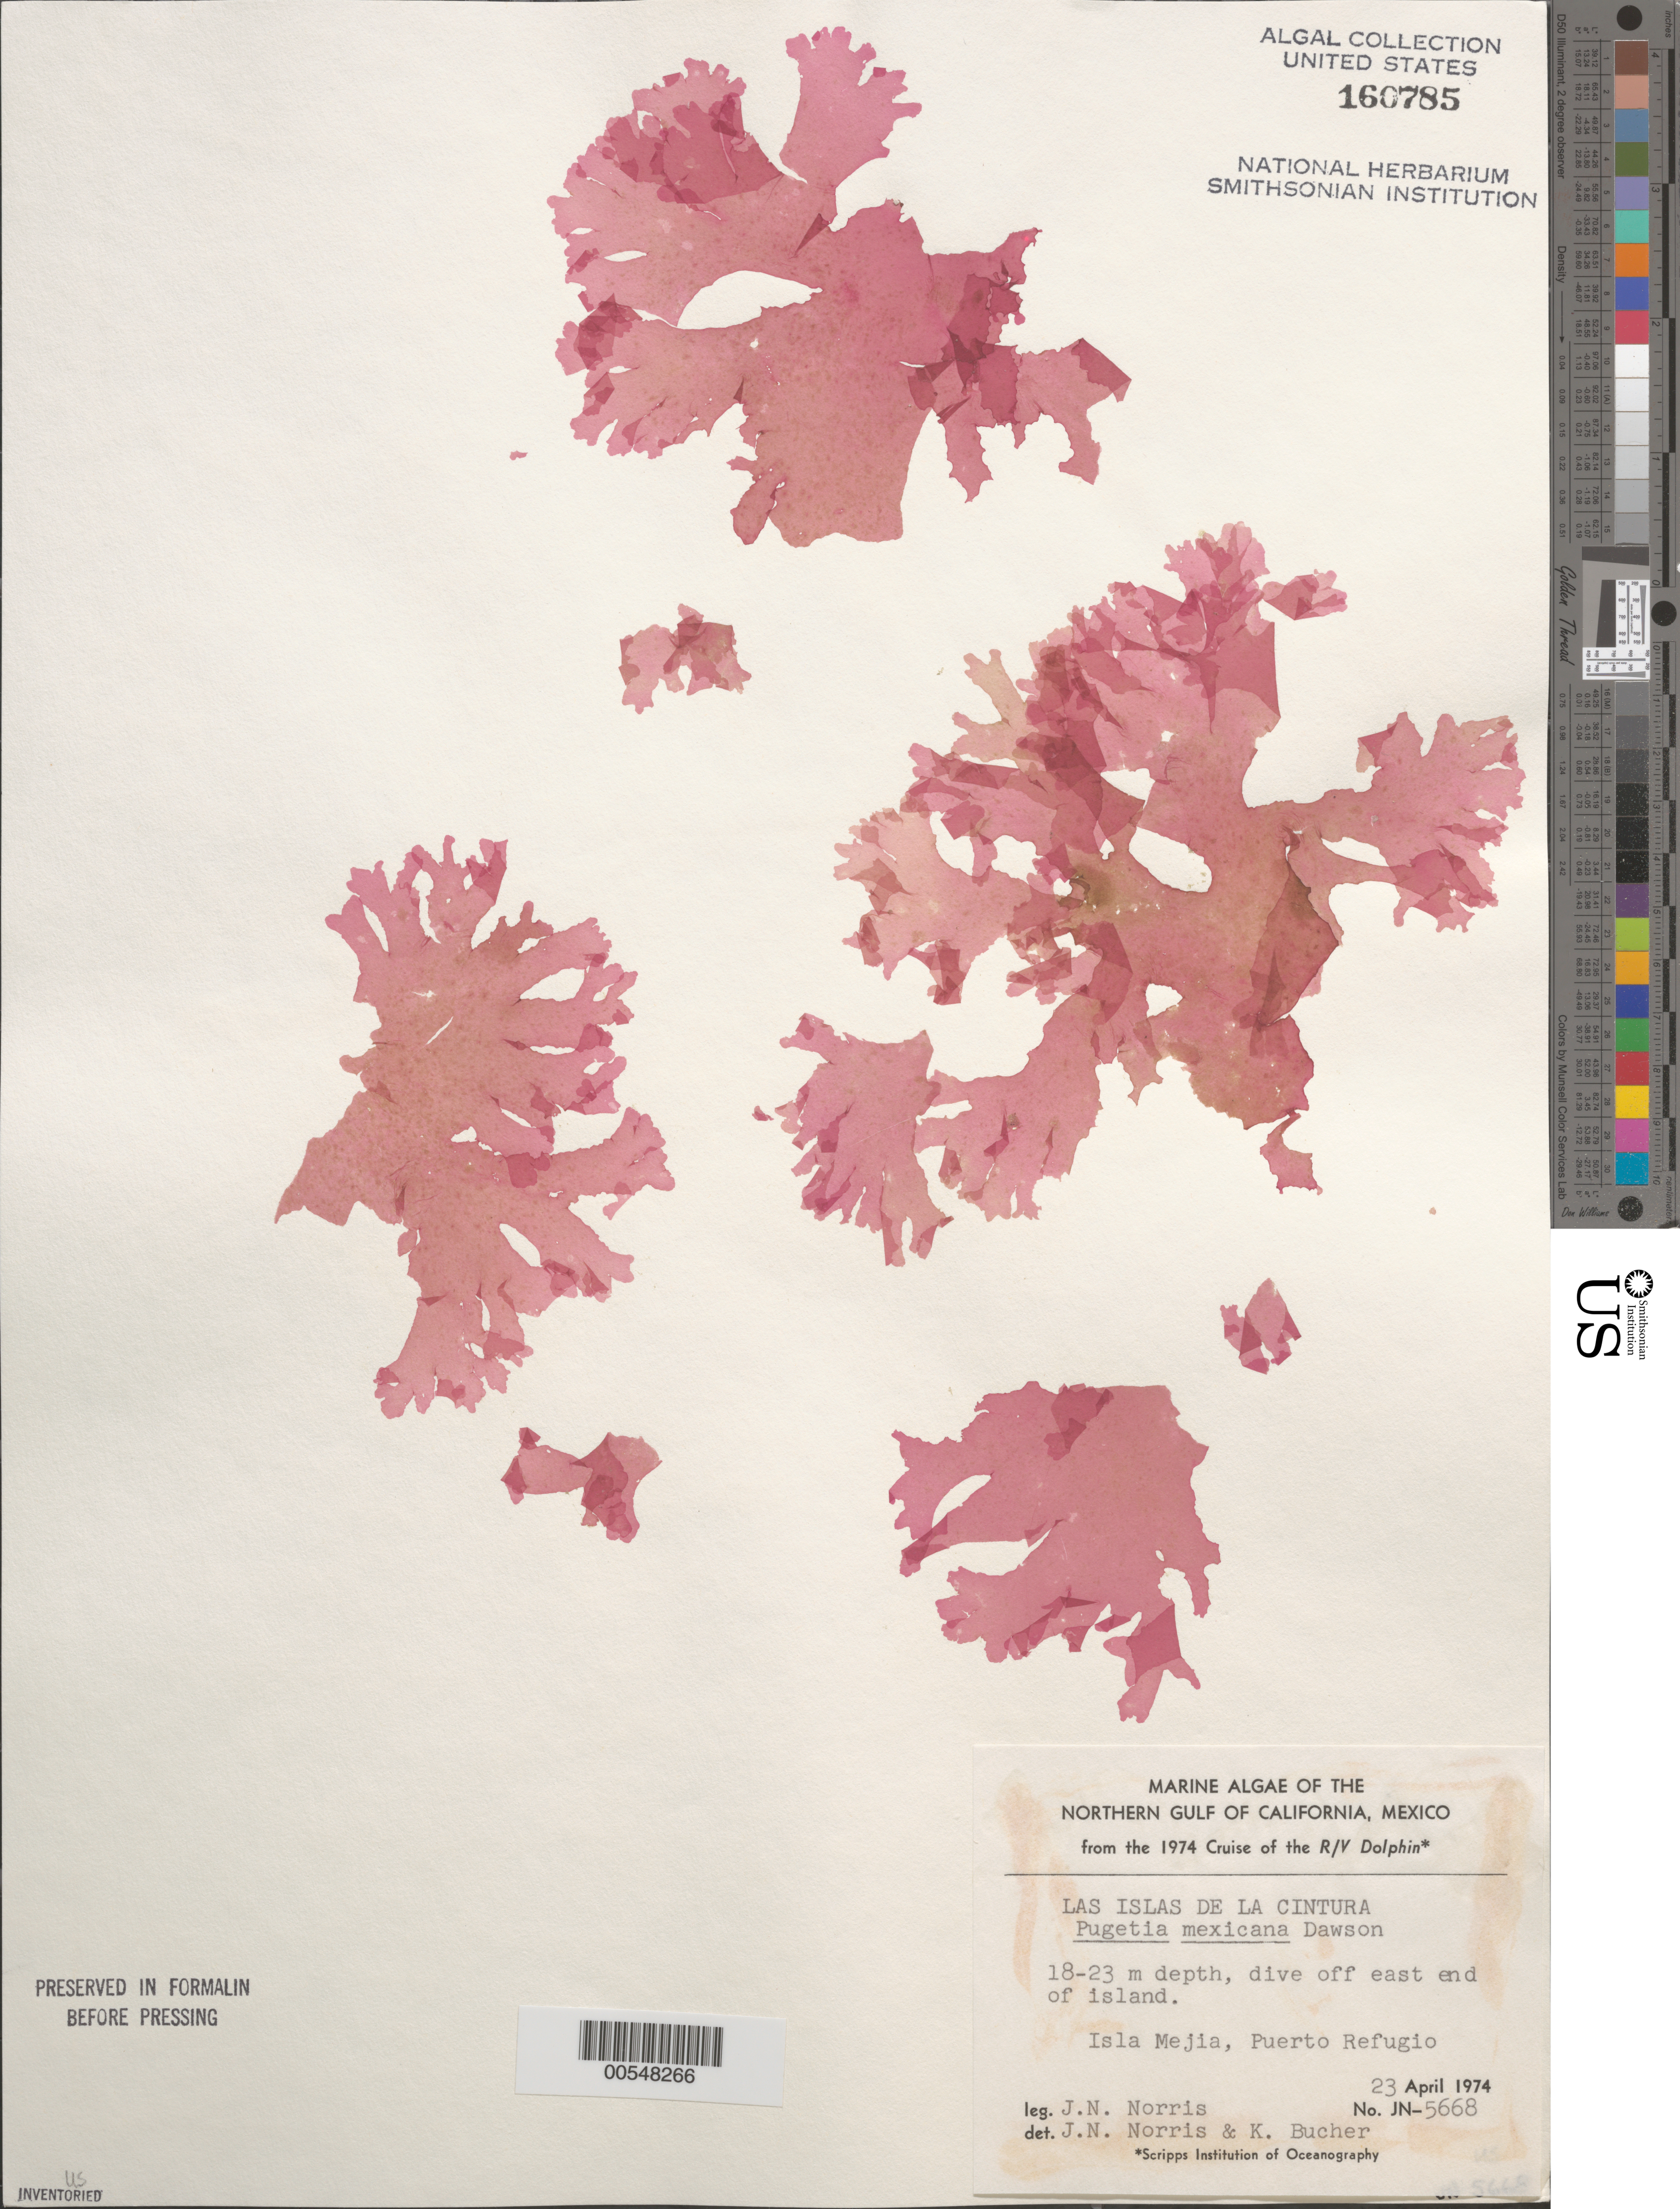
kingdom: Plantae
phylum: Rhodophyta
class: Florideophyceae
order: Gigartinales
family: Kallymeniaceae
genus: Pugetia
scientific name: Pugetia mexicana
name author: E.Y. Dawson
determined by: Norris, J. N.; Bucher, K. E.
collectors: J. N. Norris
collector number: JN-5668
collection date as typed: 23 Apr 1974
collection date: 1974-04-23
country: Mexico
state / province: Baja California Norte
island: Isla Mejia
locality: Puerto Refugio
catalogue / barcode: US 160785